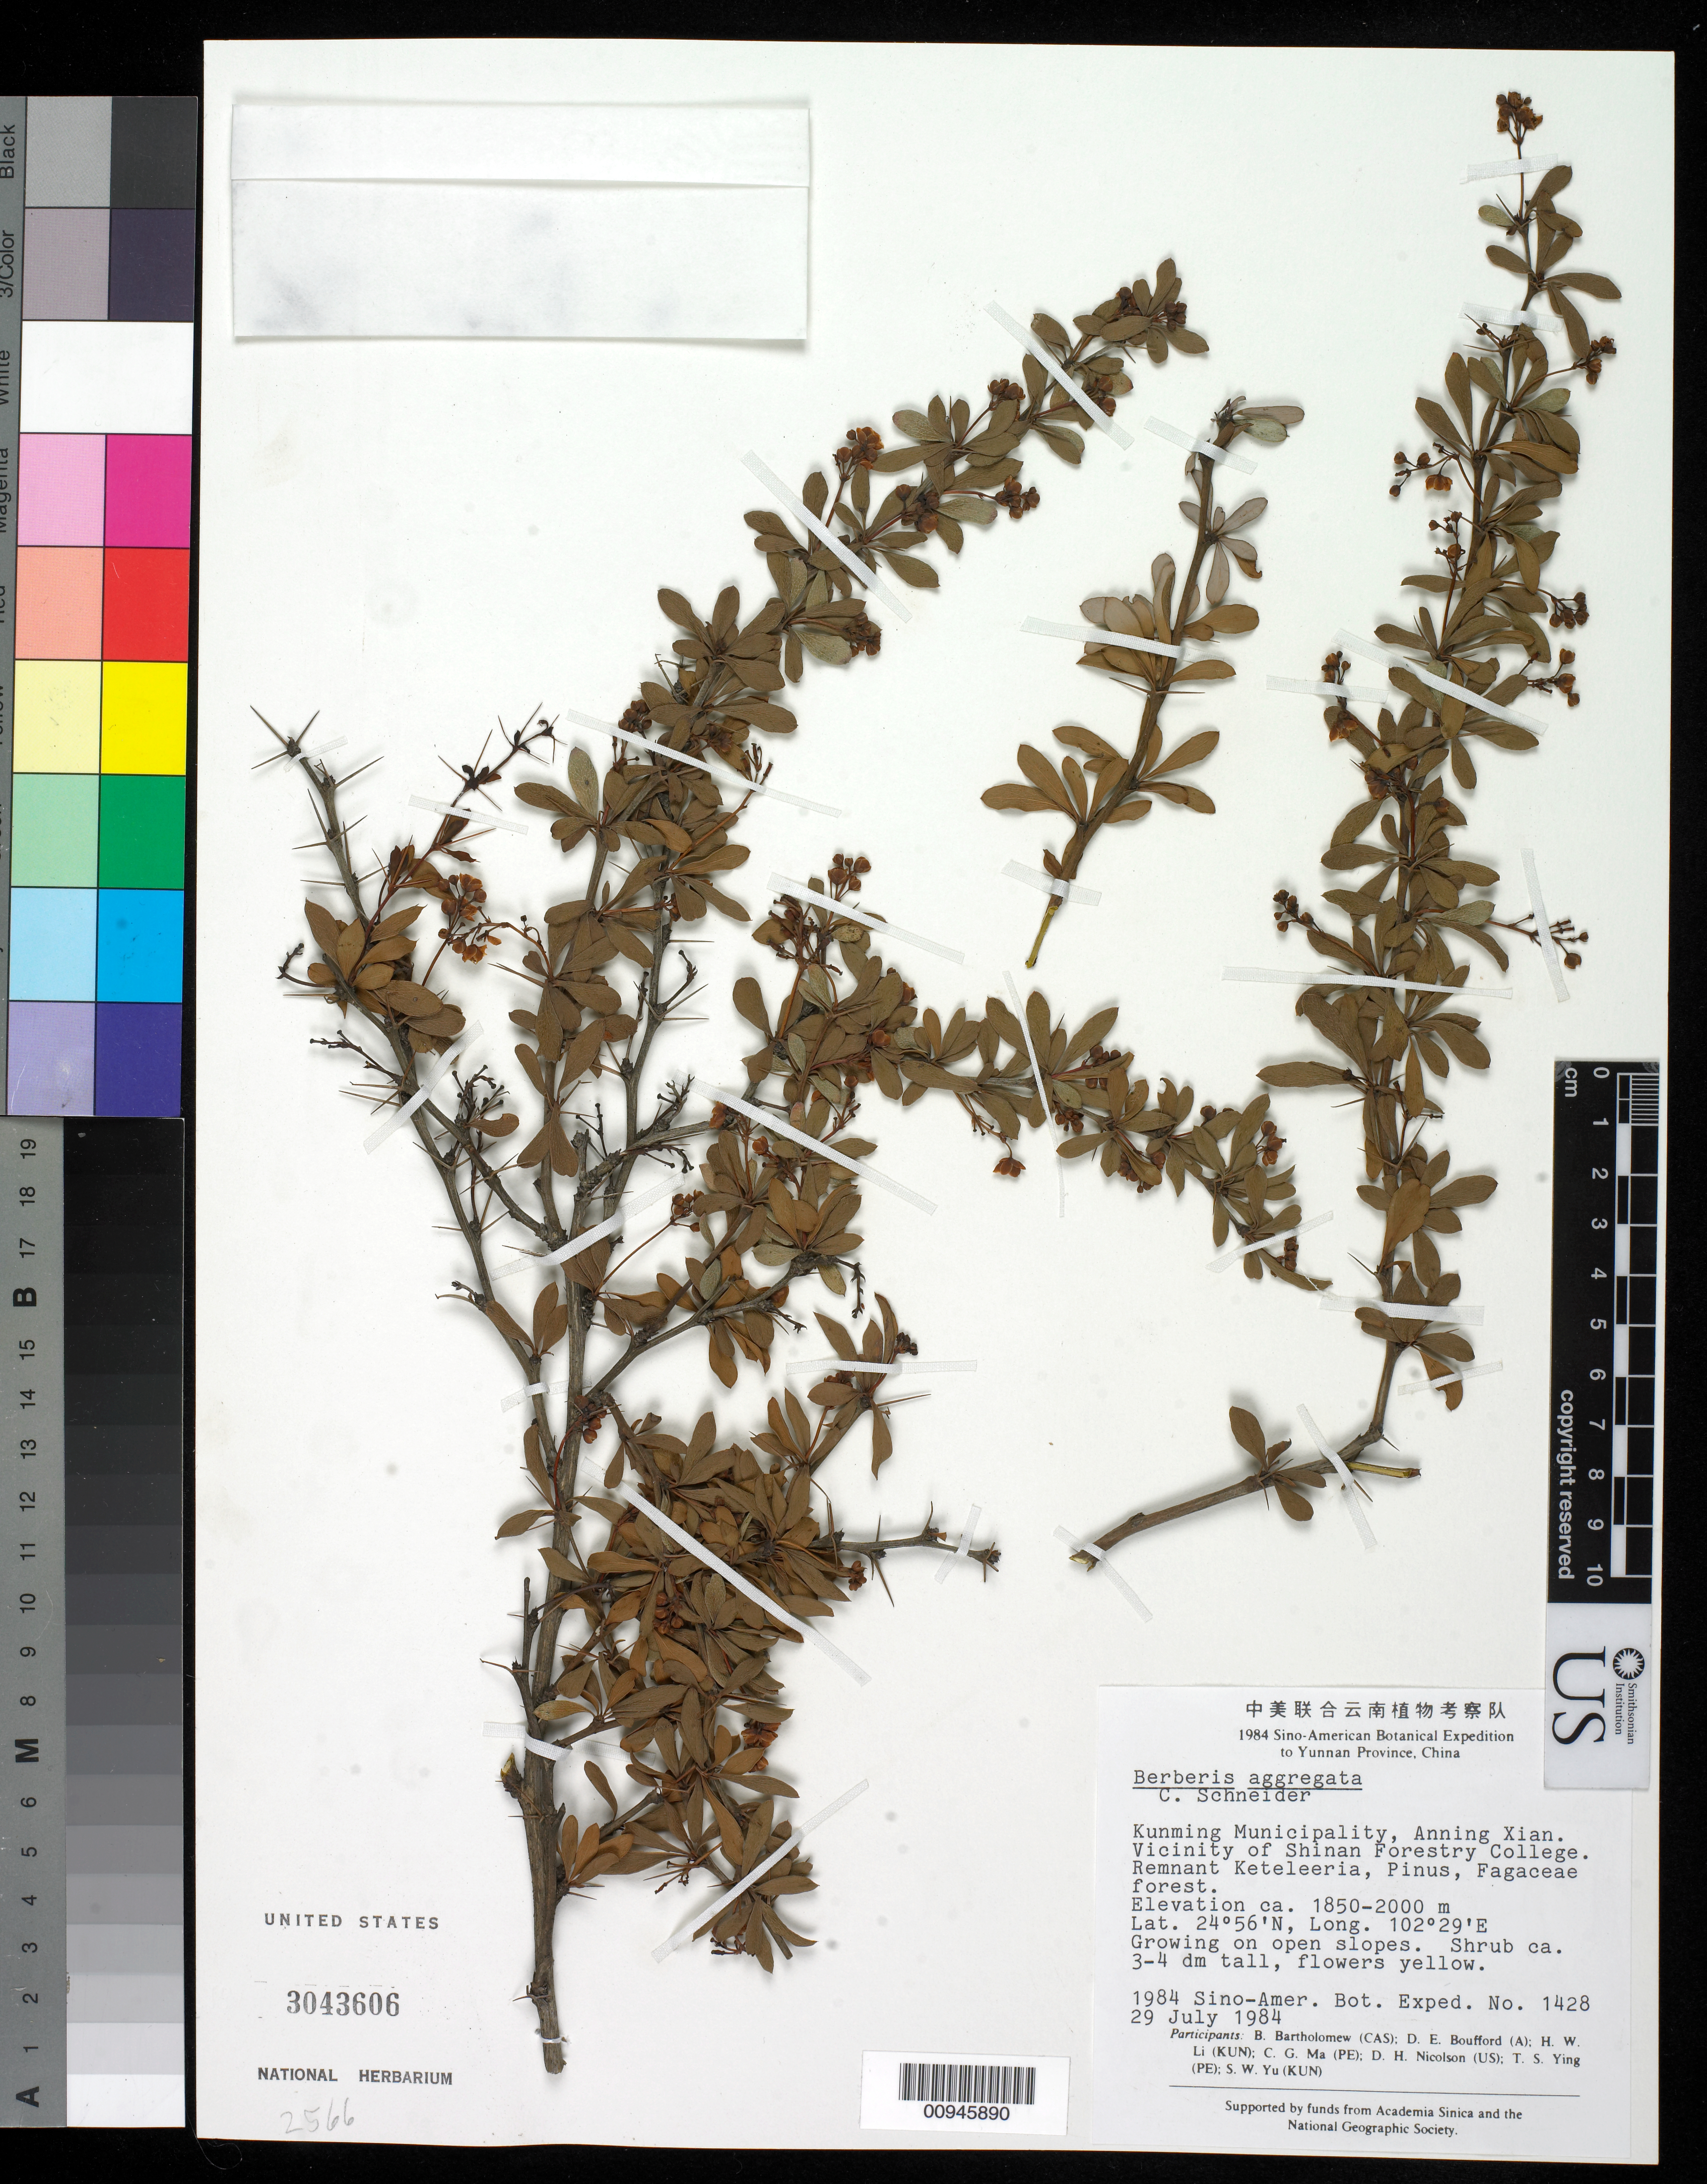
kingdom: Plantae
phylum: Tracheophyta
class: Magnoliopsida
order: Ranunculales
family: Berberidaceae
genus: Berberis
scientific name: Berberis aggregata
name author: C.K. Schneid.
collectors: B. M. Bartholomew, D. E. Boufford, H. W. Li, C. Ma, D. H. Nicolson, T. Ying & S. Yu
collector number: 1428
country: China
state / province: Yunnan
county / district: Kunming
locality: Anning Xian, Shinan Forestry College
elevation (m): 1850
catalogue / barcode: US 3043606